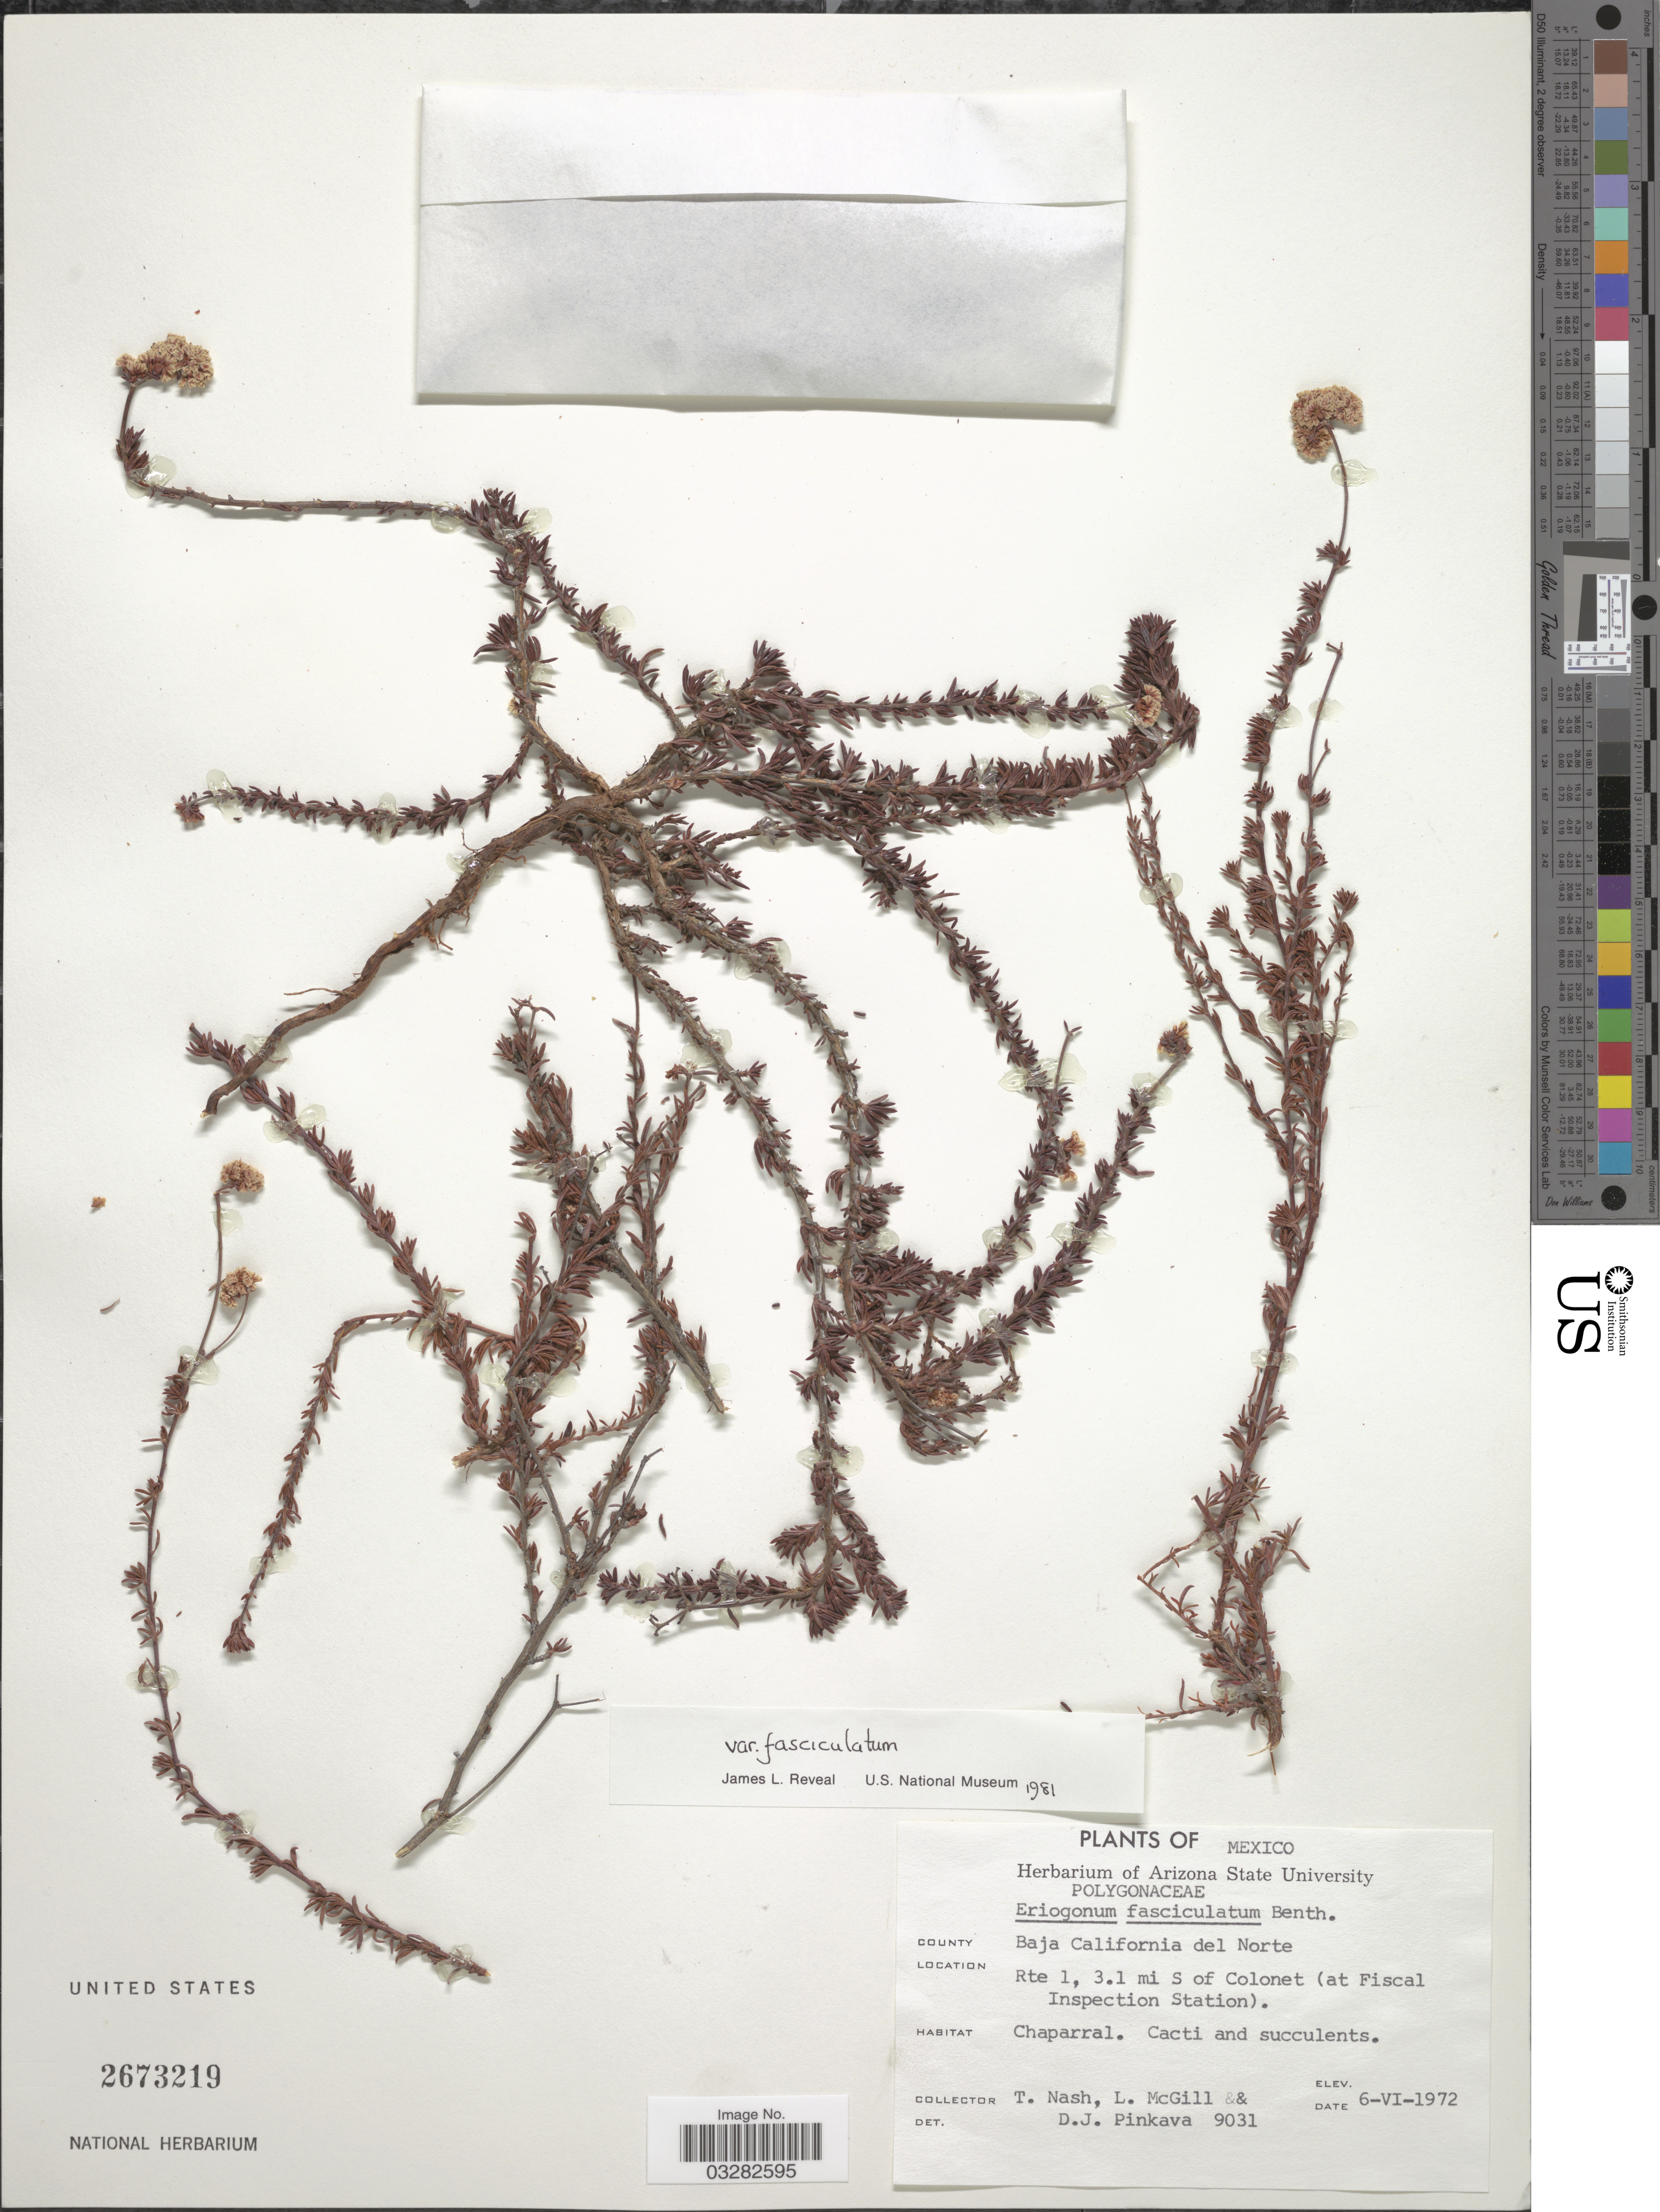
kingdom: Plantae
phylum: Tracheophyta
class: Magnoliopsida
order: Caryophyllales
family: Polygonaceae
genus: Eriogonum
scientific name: Eriogonum fasciculatum var. fasciculatum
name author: Benth.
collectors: T. Nash, L. McGill & D. J. Pinkava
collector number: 9031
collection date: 1972-06-06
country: Mexico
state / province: Baja California Norte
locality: County Baja California del Norte. Rte 1, 3.1 mi S of Colonet (at Fiscal Inspection Station).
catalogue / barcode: US 2673219